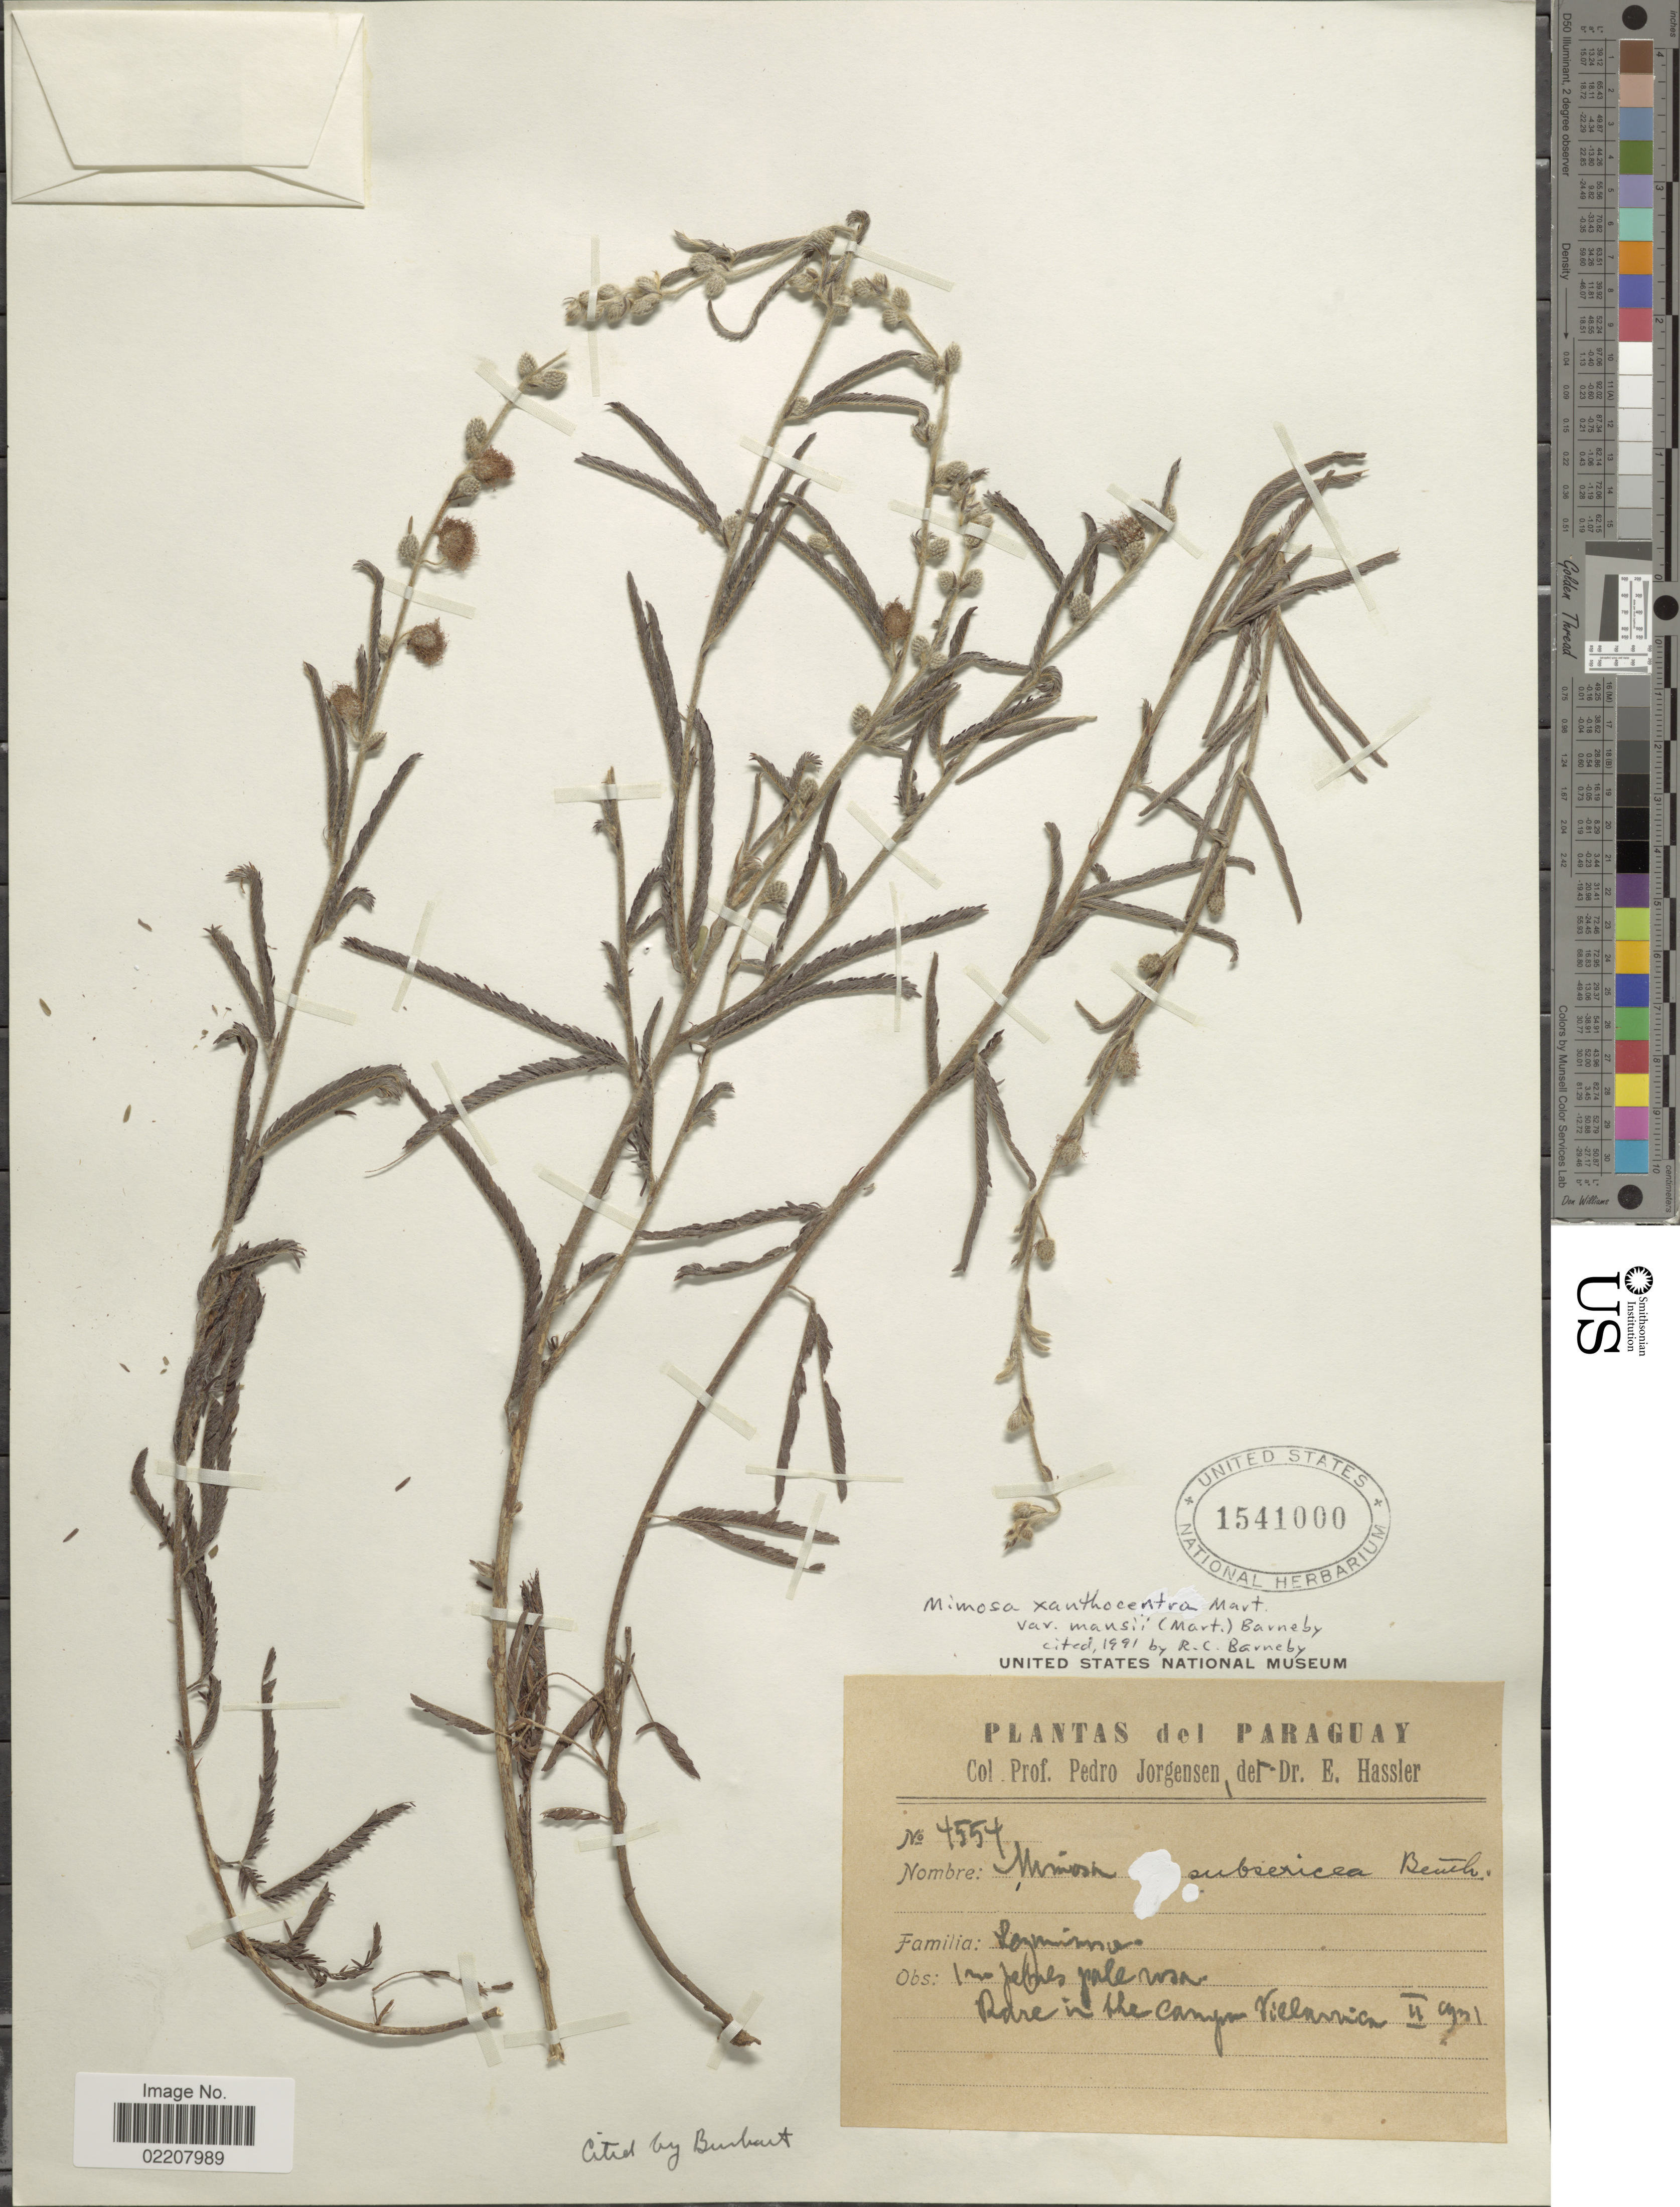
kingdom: Plantae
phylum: Tracheophyta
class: Magnoliopsida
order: Fabales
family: Fabaceae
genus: Mimosa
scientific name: Mimosa xanthocentra var. mansii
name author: (Mart.) Barneby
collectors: P. Jörgensen & E. Hassler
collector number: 4554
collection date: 1931-02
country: Paraguay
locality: Villarrica.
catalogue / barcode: US 1541000